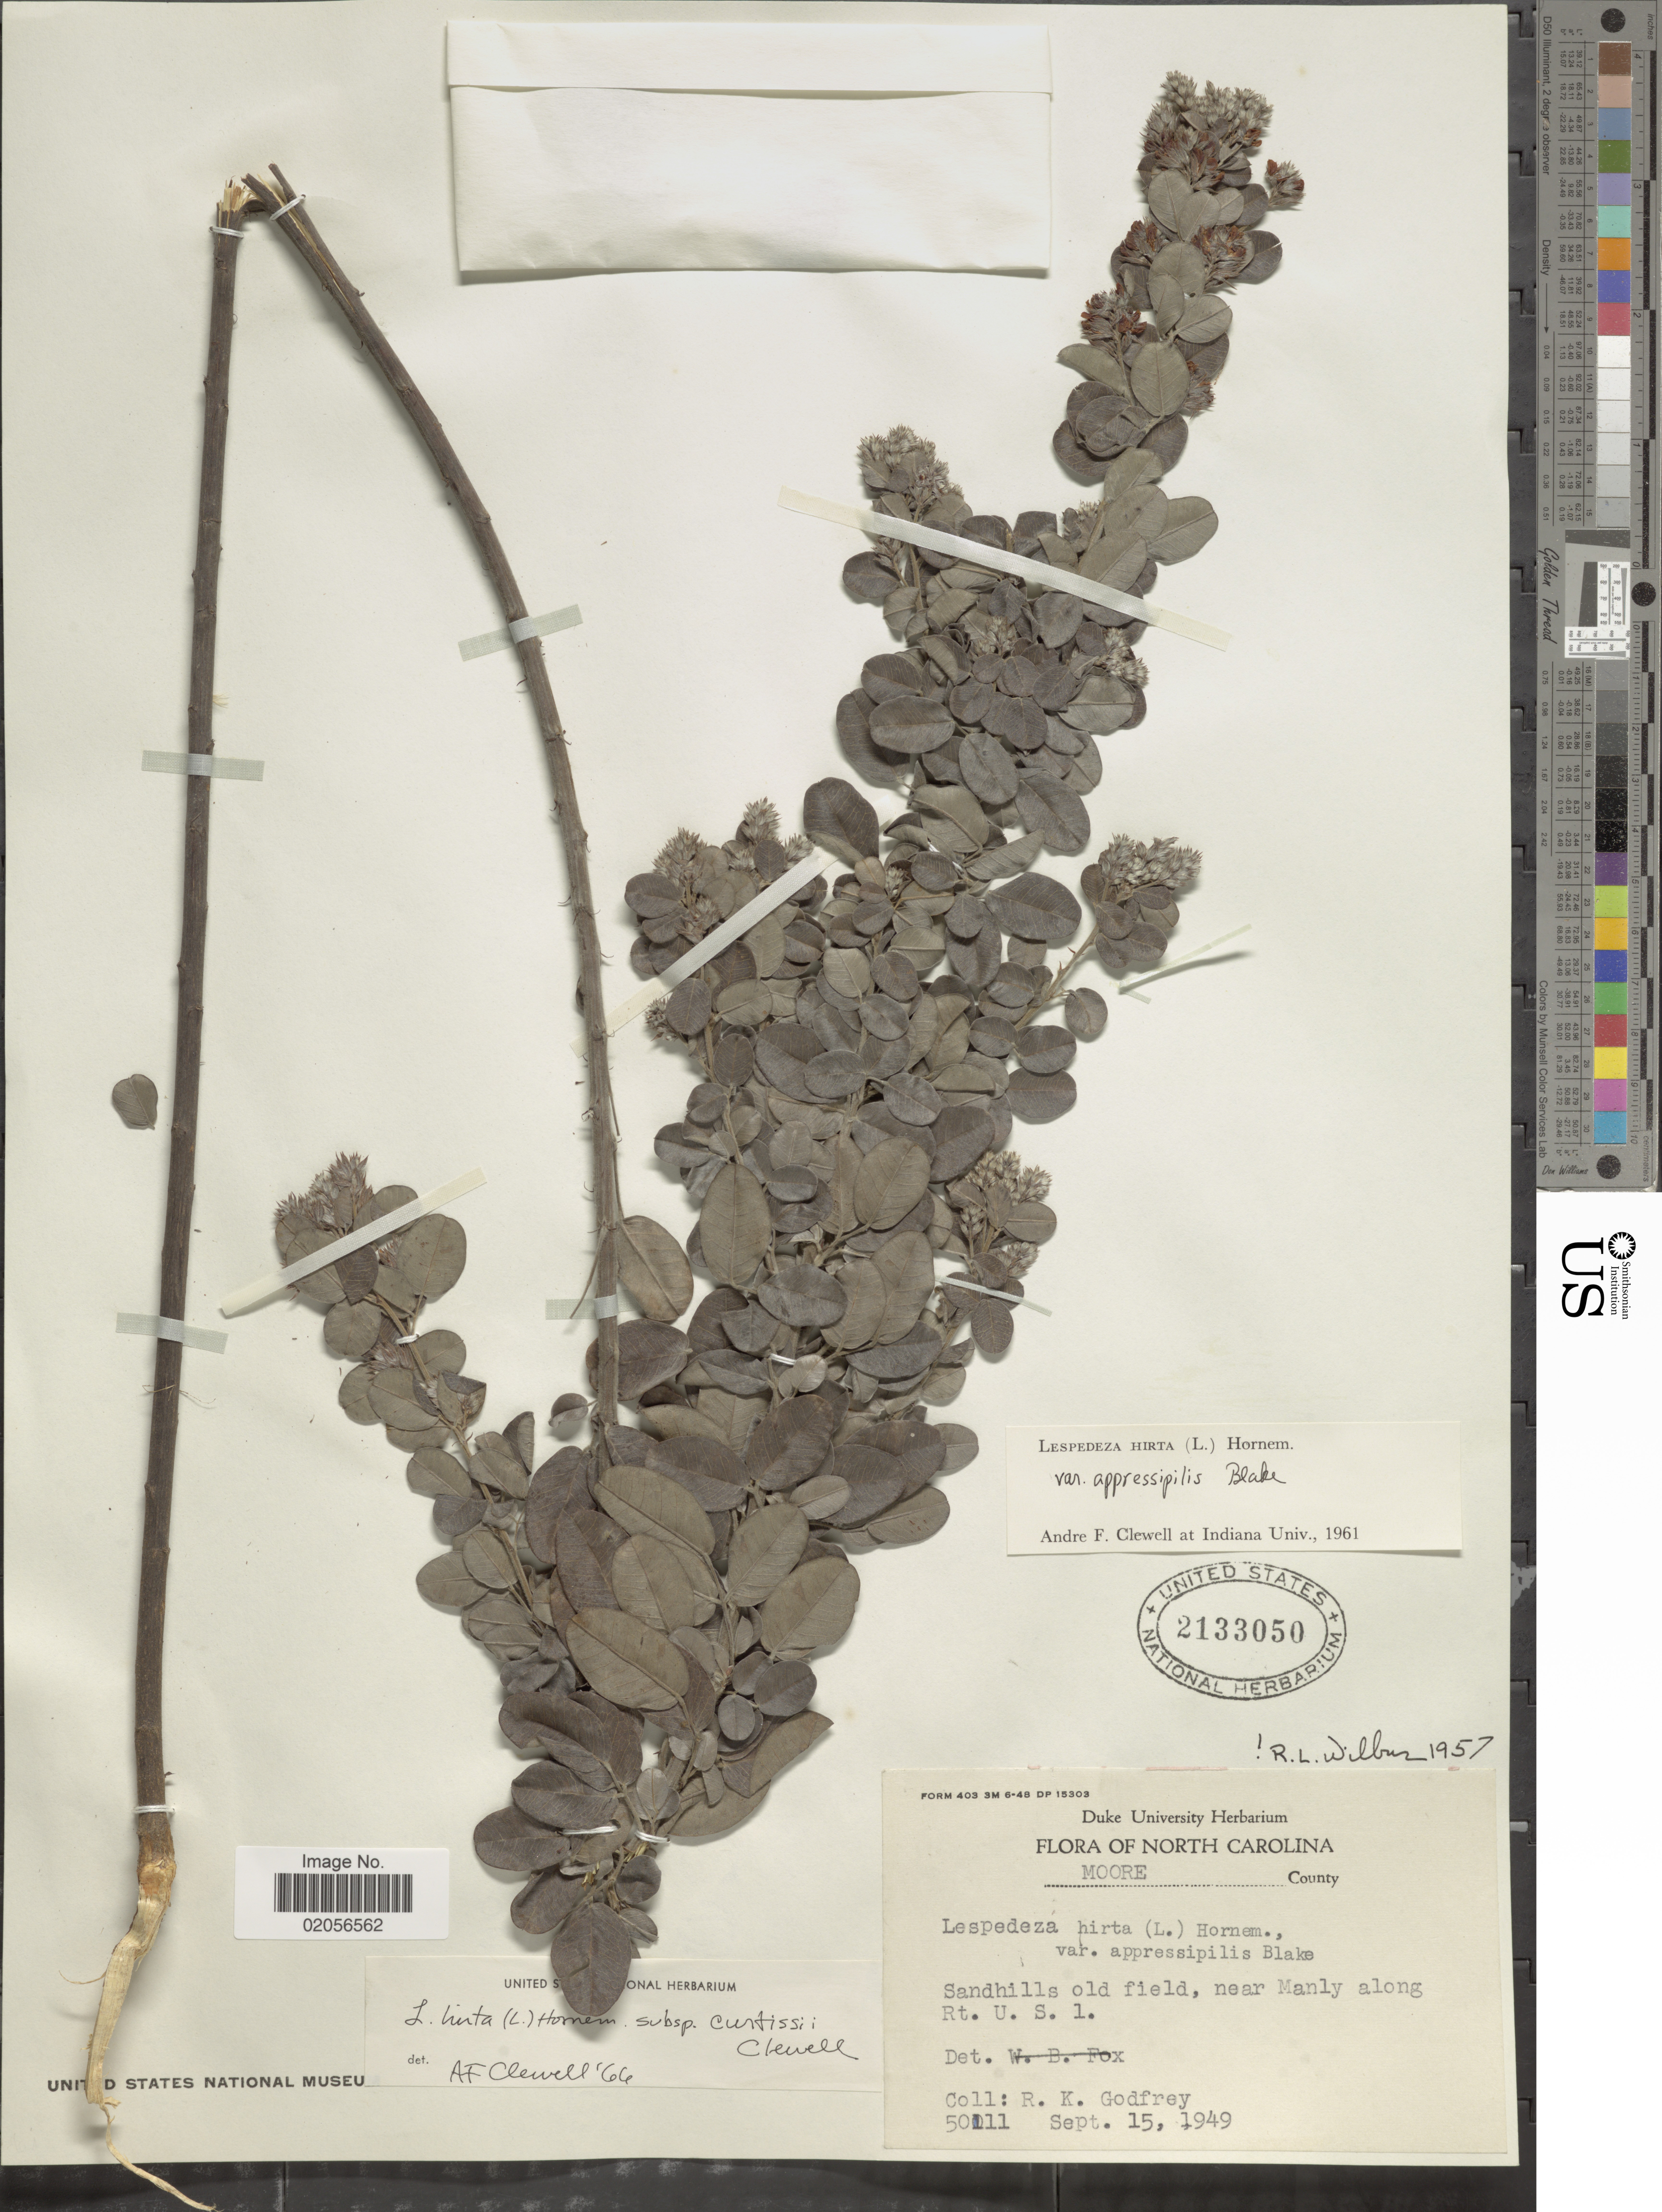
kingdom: Plantae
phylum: Tracheophyta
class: Magnoliopsida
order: Fabales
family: Fabaceae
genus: Lespedeza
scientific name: Lespedeza hirta subsp. curtissii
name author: Clewell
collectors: R. K. Godfrey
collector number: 50111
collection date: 1949-09-15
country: United States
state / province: North Carolina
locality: Moore County, Sandhills old field, near Manly along Rt. U.S 1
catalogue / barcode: US 2133050